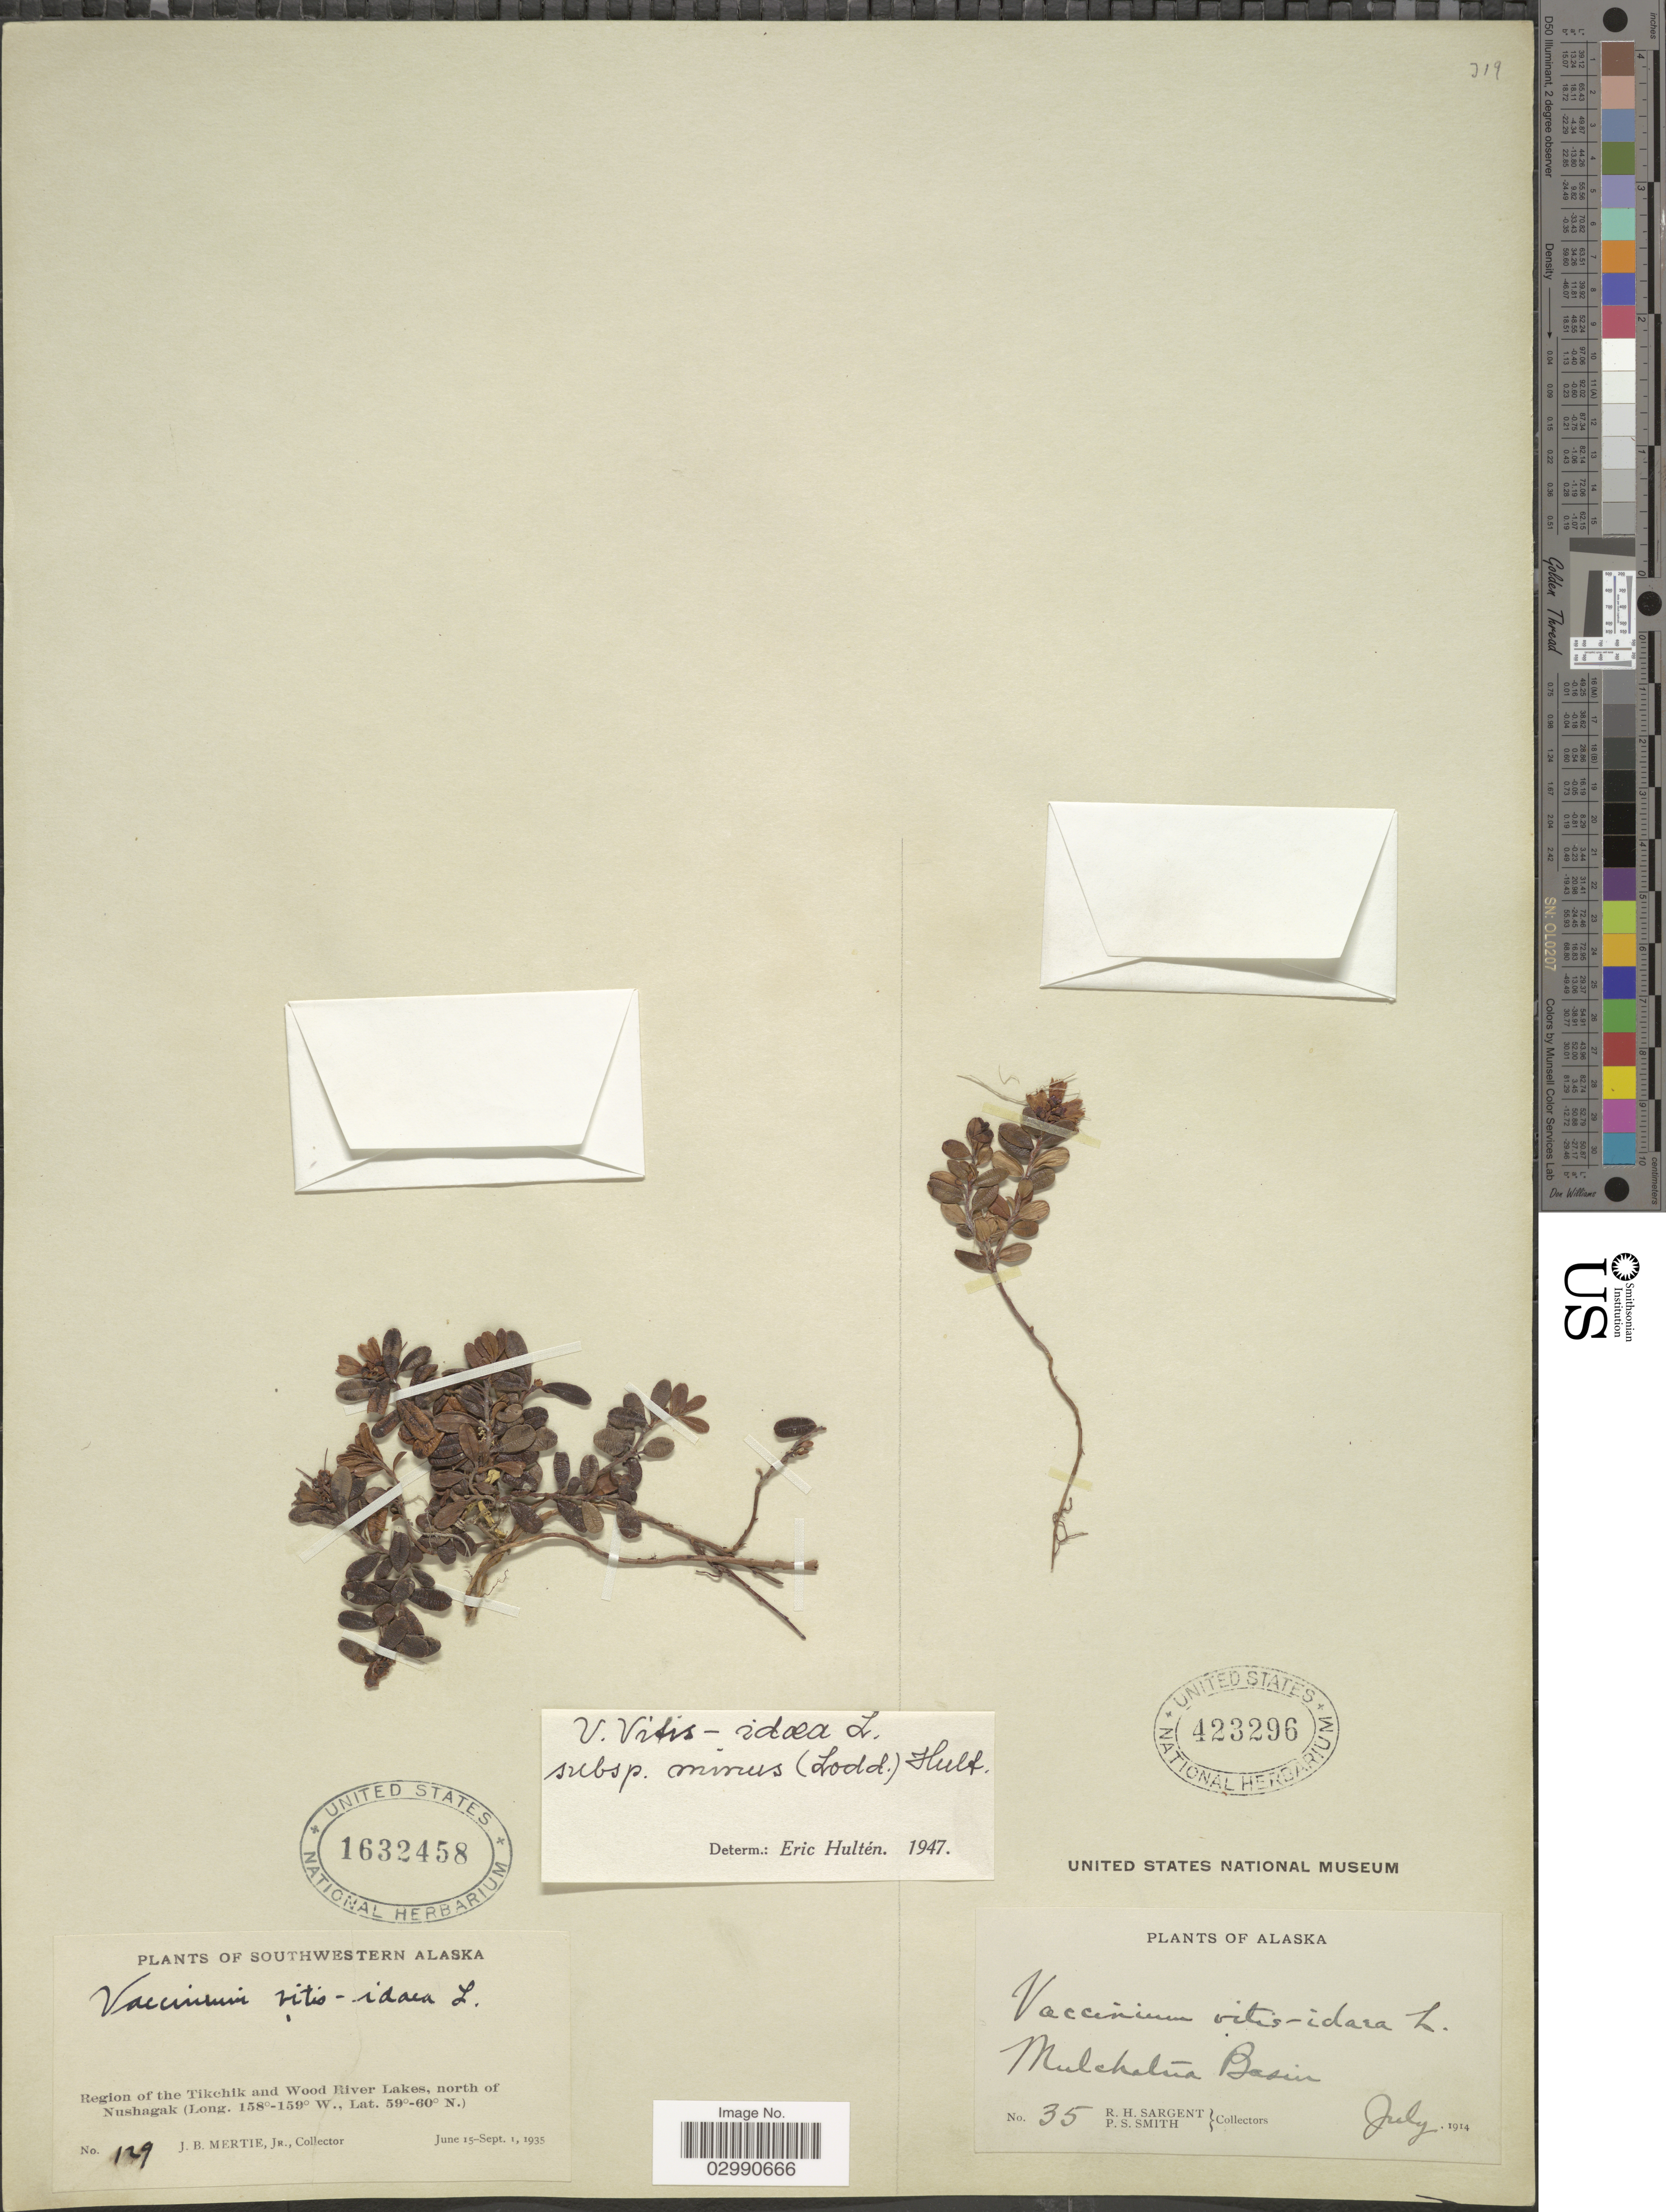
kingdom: Plantae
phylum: Tracheophyta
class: Magnoliopsida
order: Ericales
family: Ericaceae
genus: Vaccinium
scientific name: Vaccinium vitis-idaea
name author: L.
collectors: R. Sargent & P. Smith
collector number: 35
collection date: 1914-07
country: United States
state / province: Alaska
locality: Mulchatua Basin.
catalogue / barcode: US 423296-2